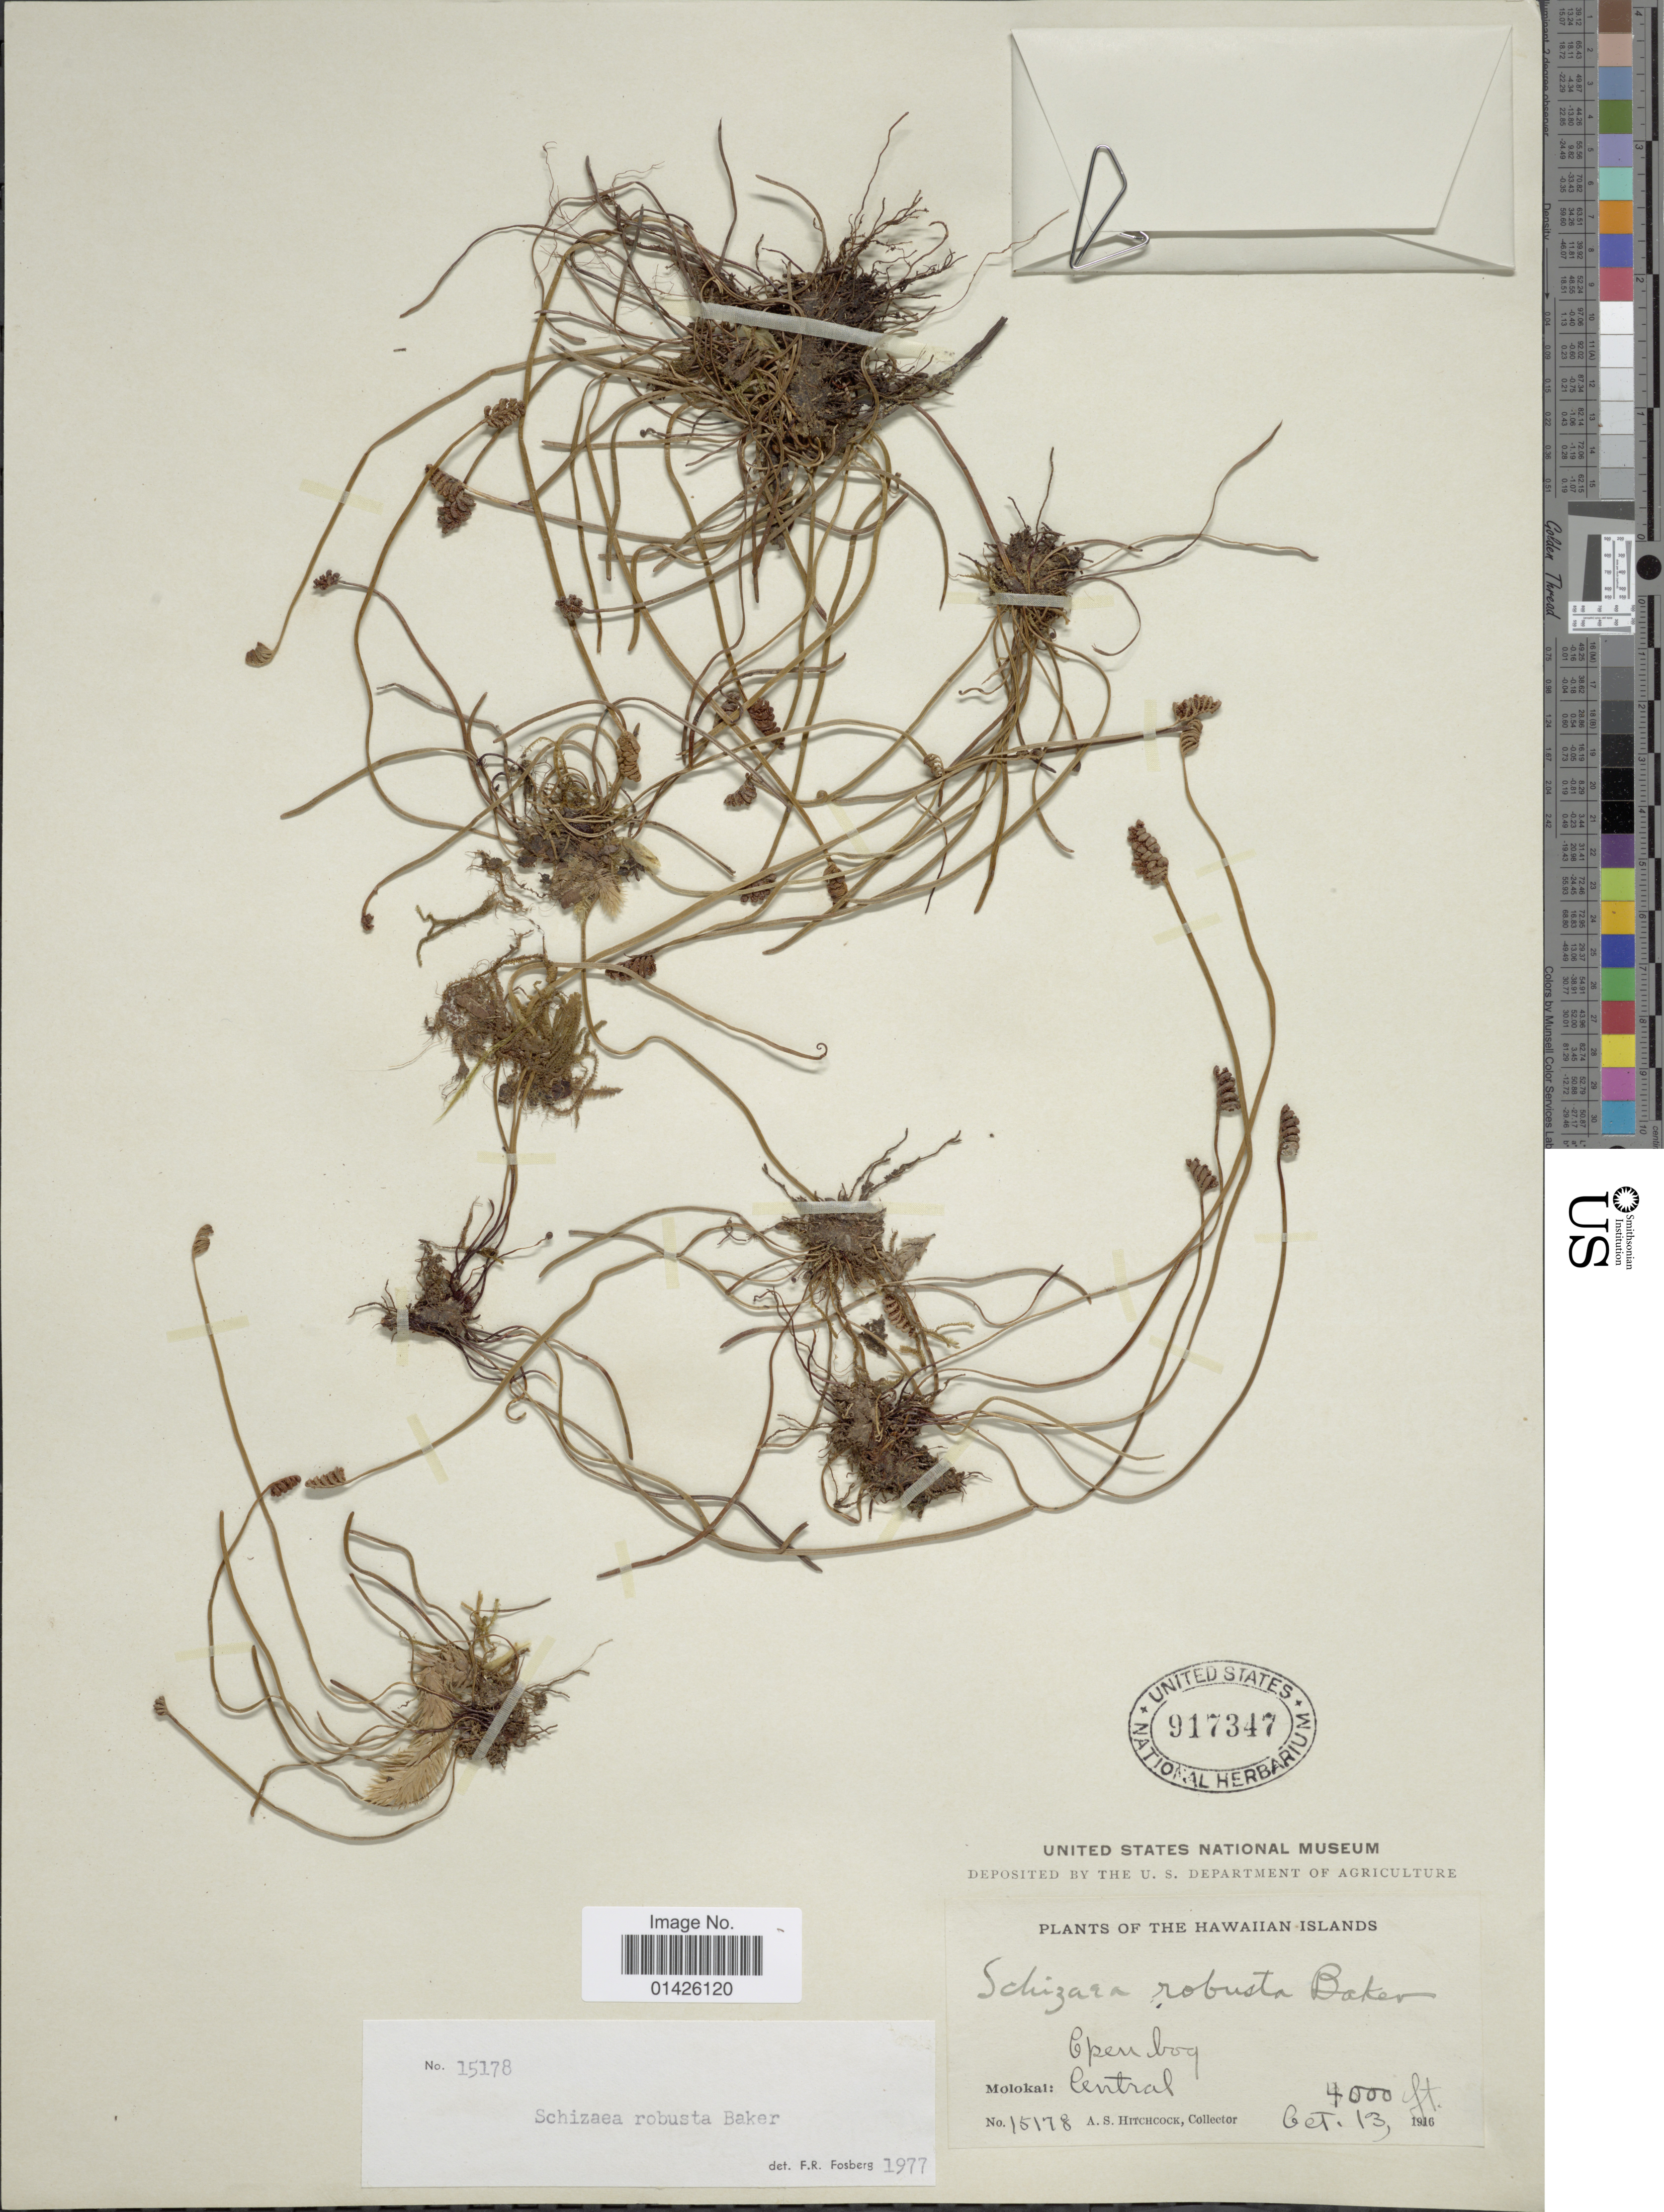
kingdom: Plantae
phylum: Tracheophyta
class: Polypodiopsida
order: Schizaeales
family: Schizaeaceae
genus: Schizaea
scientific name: Schizaea robusta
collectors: A. S. Hitchcock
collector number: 15178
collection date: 1916-10-13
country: United States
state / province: Hawaii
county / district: Maui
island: Moloka'i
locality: The Hawaiian Island, Molokai: Central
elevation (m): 1219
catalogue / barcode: US 917347